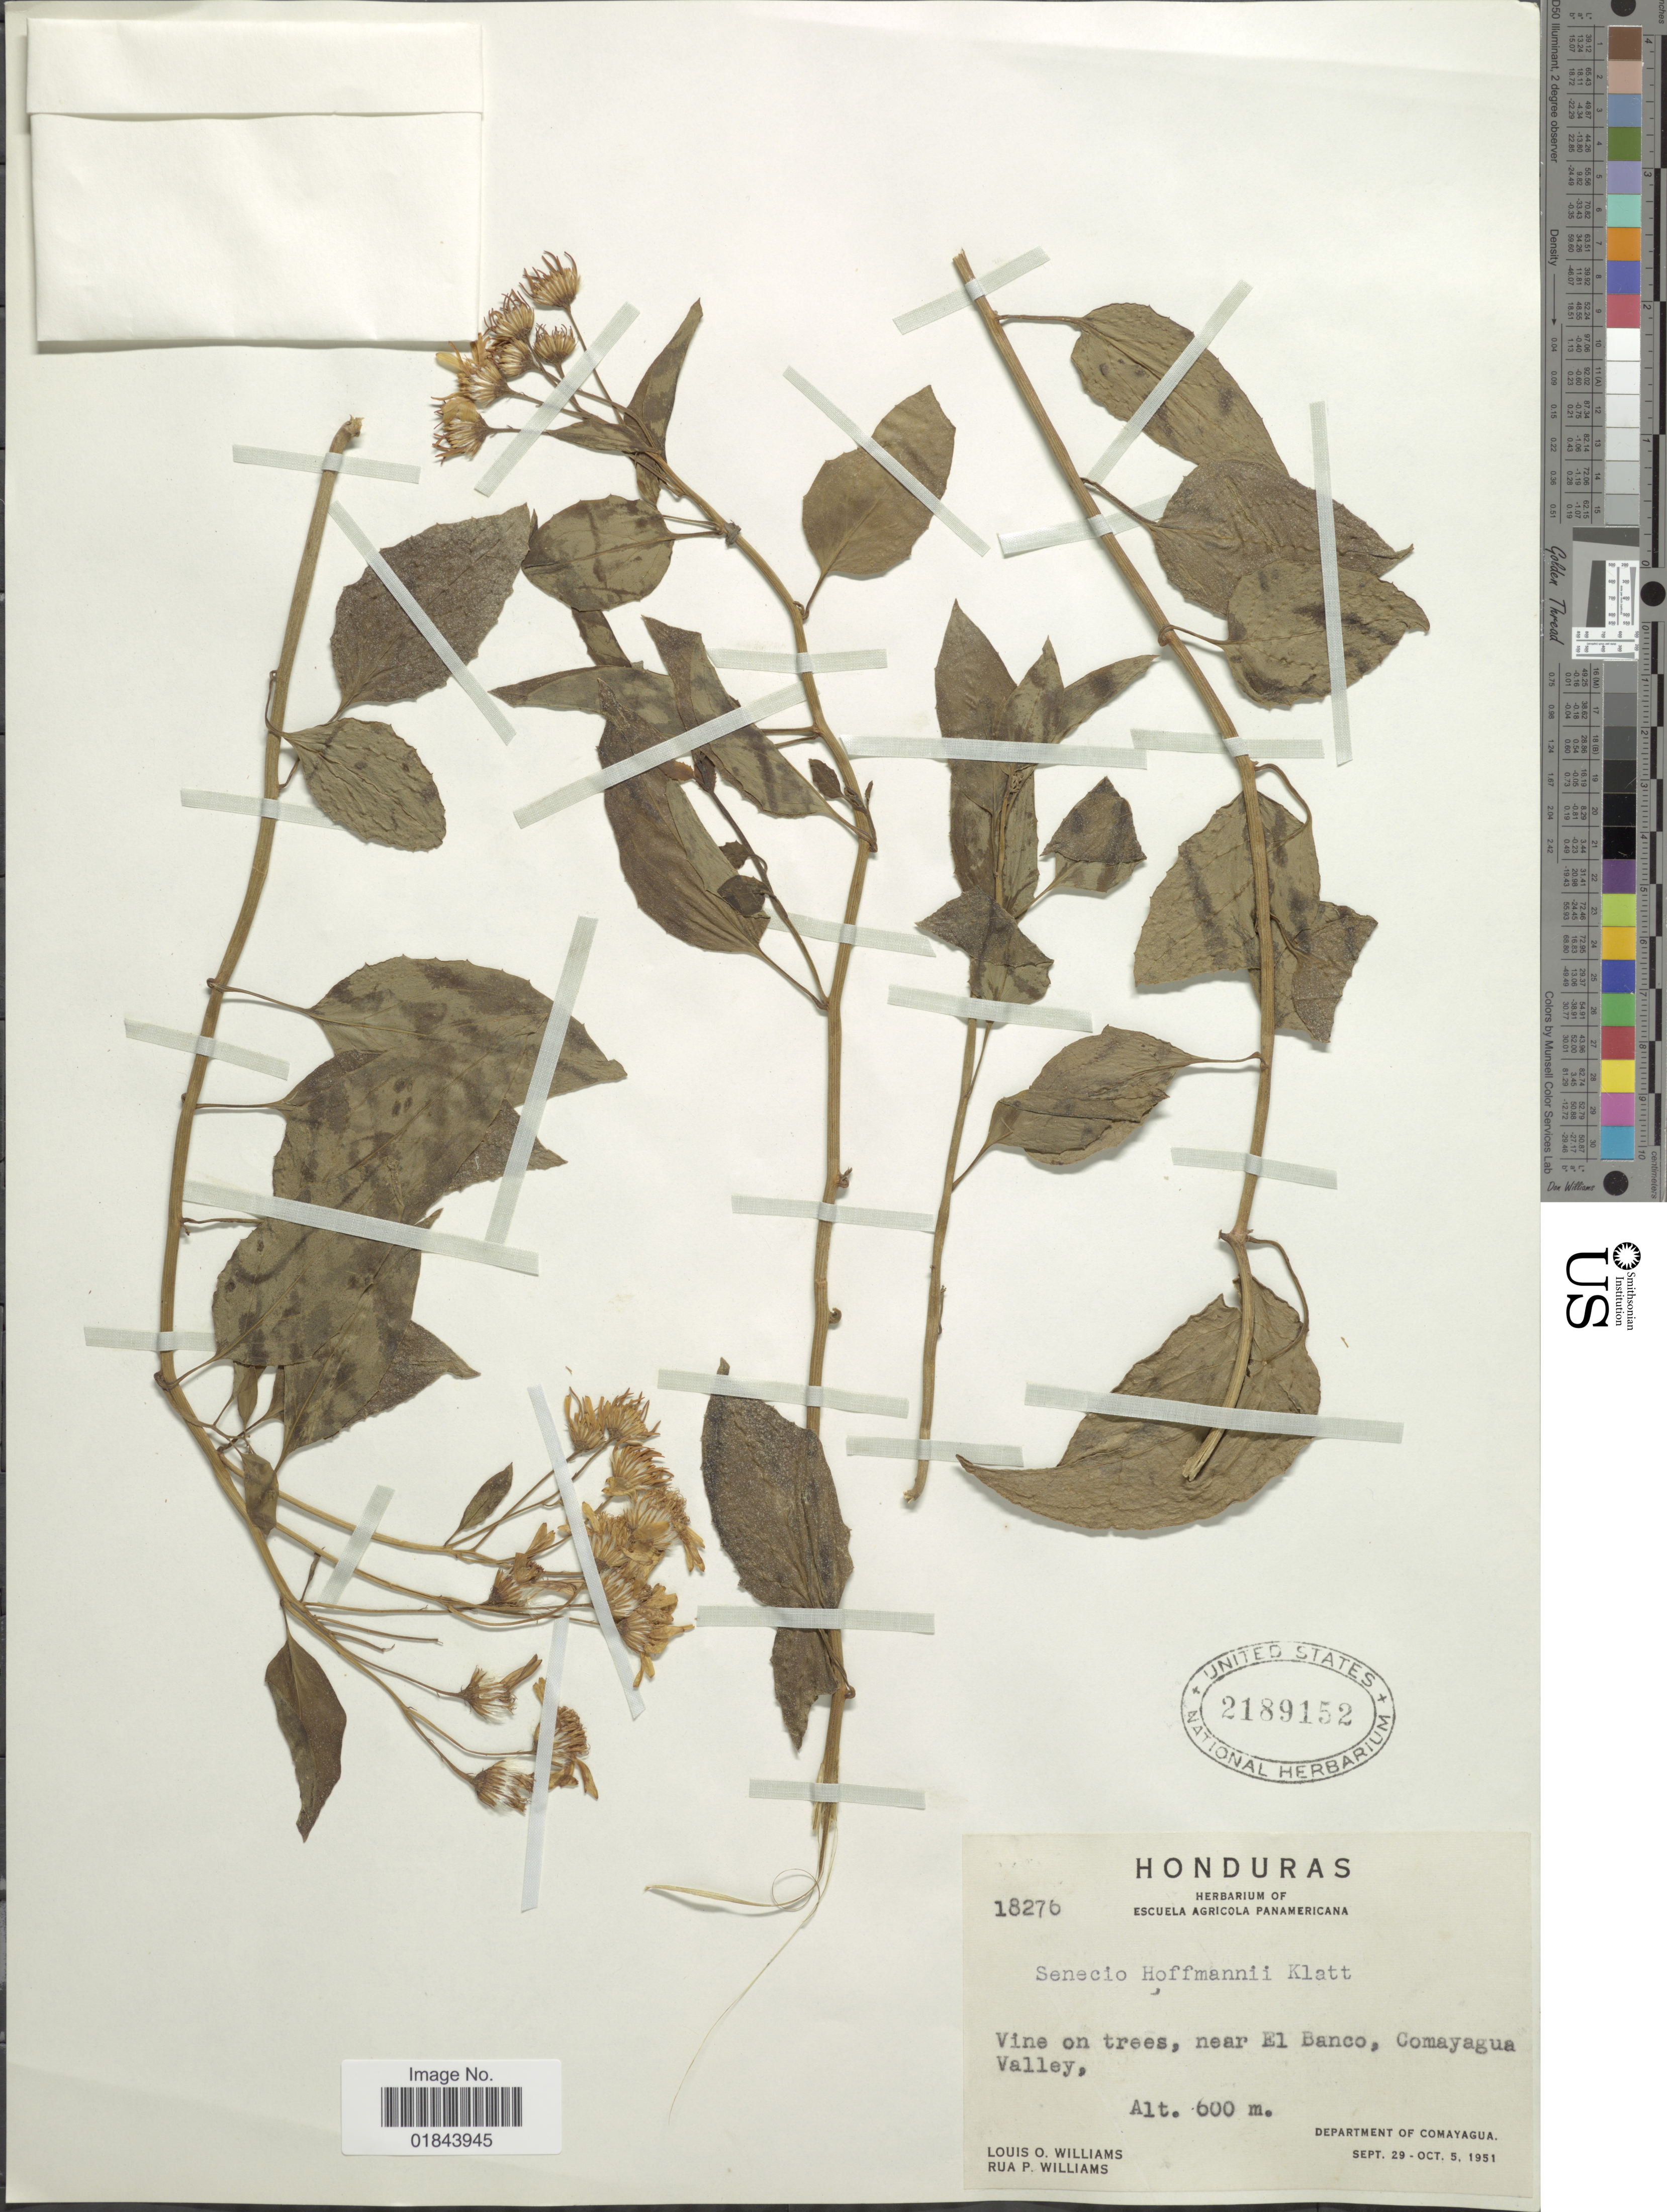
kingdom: Plantae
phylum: Tracheophyta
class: Magnoliopsida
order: Asterales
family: Asteraceae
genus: Pseudogynoxys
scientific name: Pseudogynoxys haenkei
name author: (DC.) Cabrera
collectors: L. O. Williams & R. P. Williams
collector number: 18276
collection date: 1951-09-29/1951-10-05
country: Honduras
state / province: Comayagua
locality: Vine on trees, near El Blanco, Comayagua Valley, Department of Comayagua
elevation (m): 600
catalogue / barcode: US 2189152